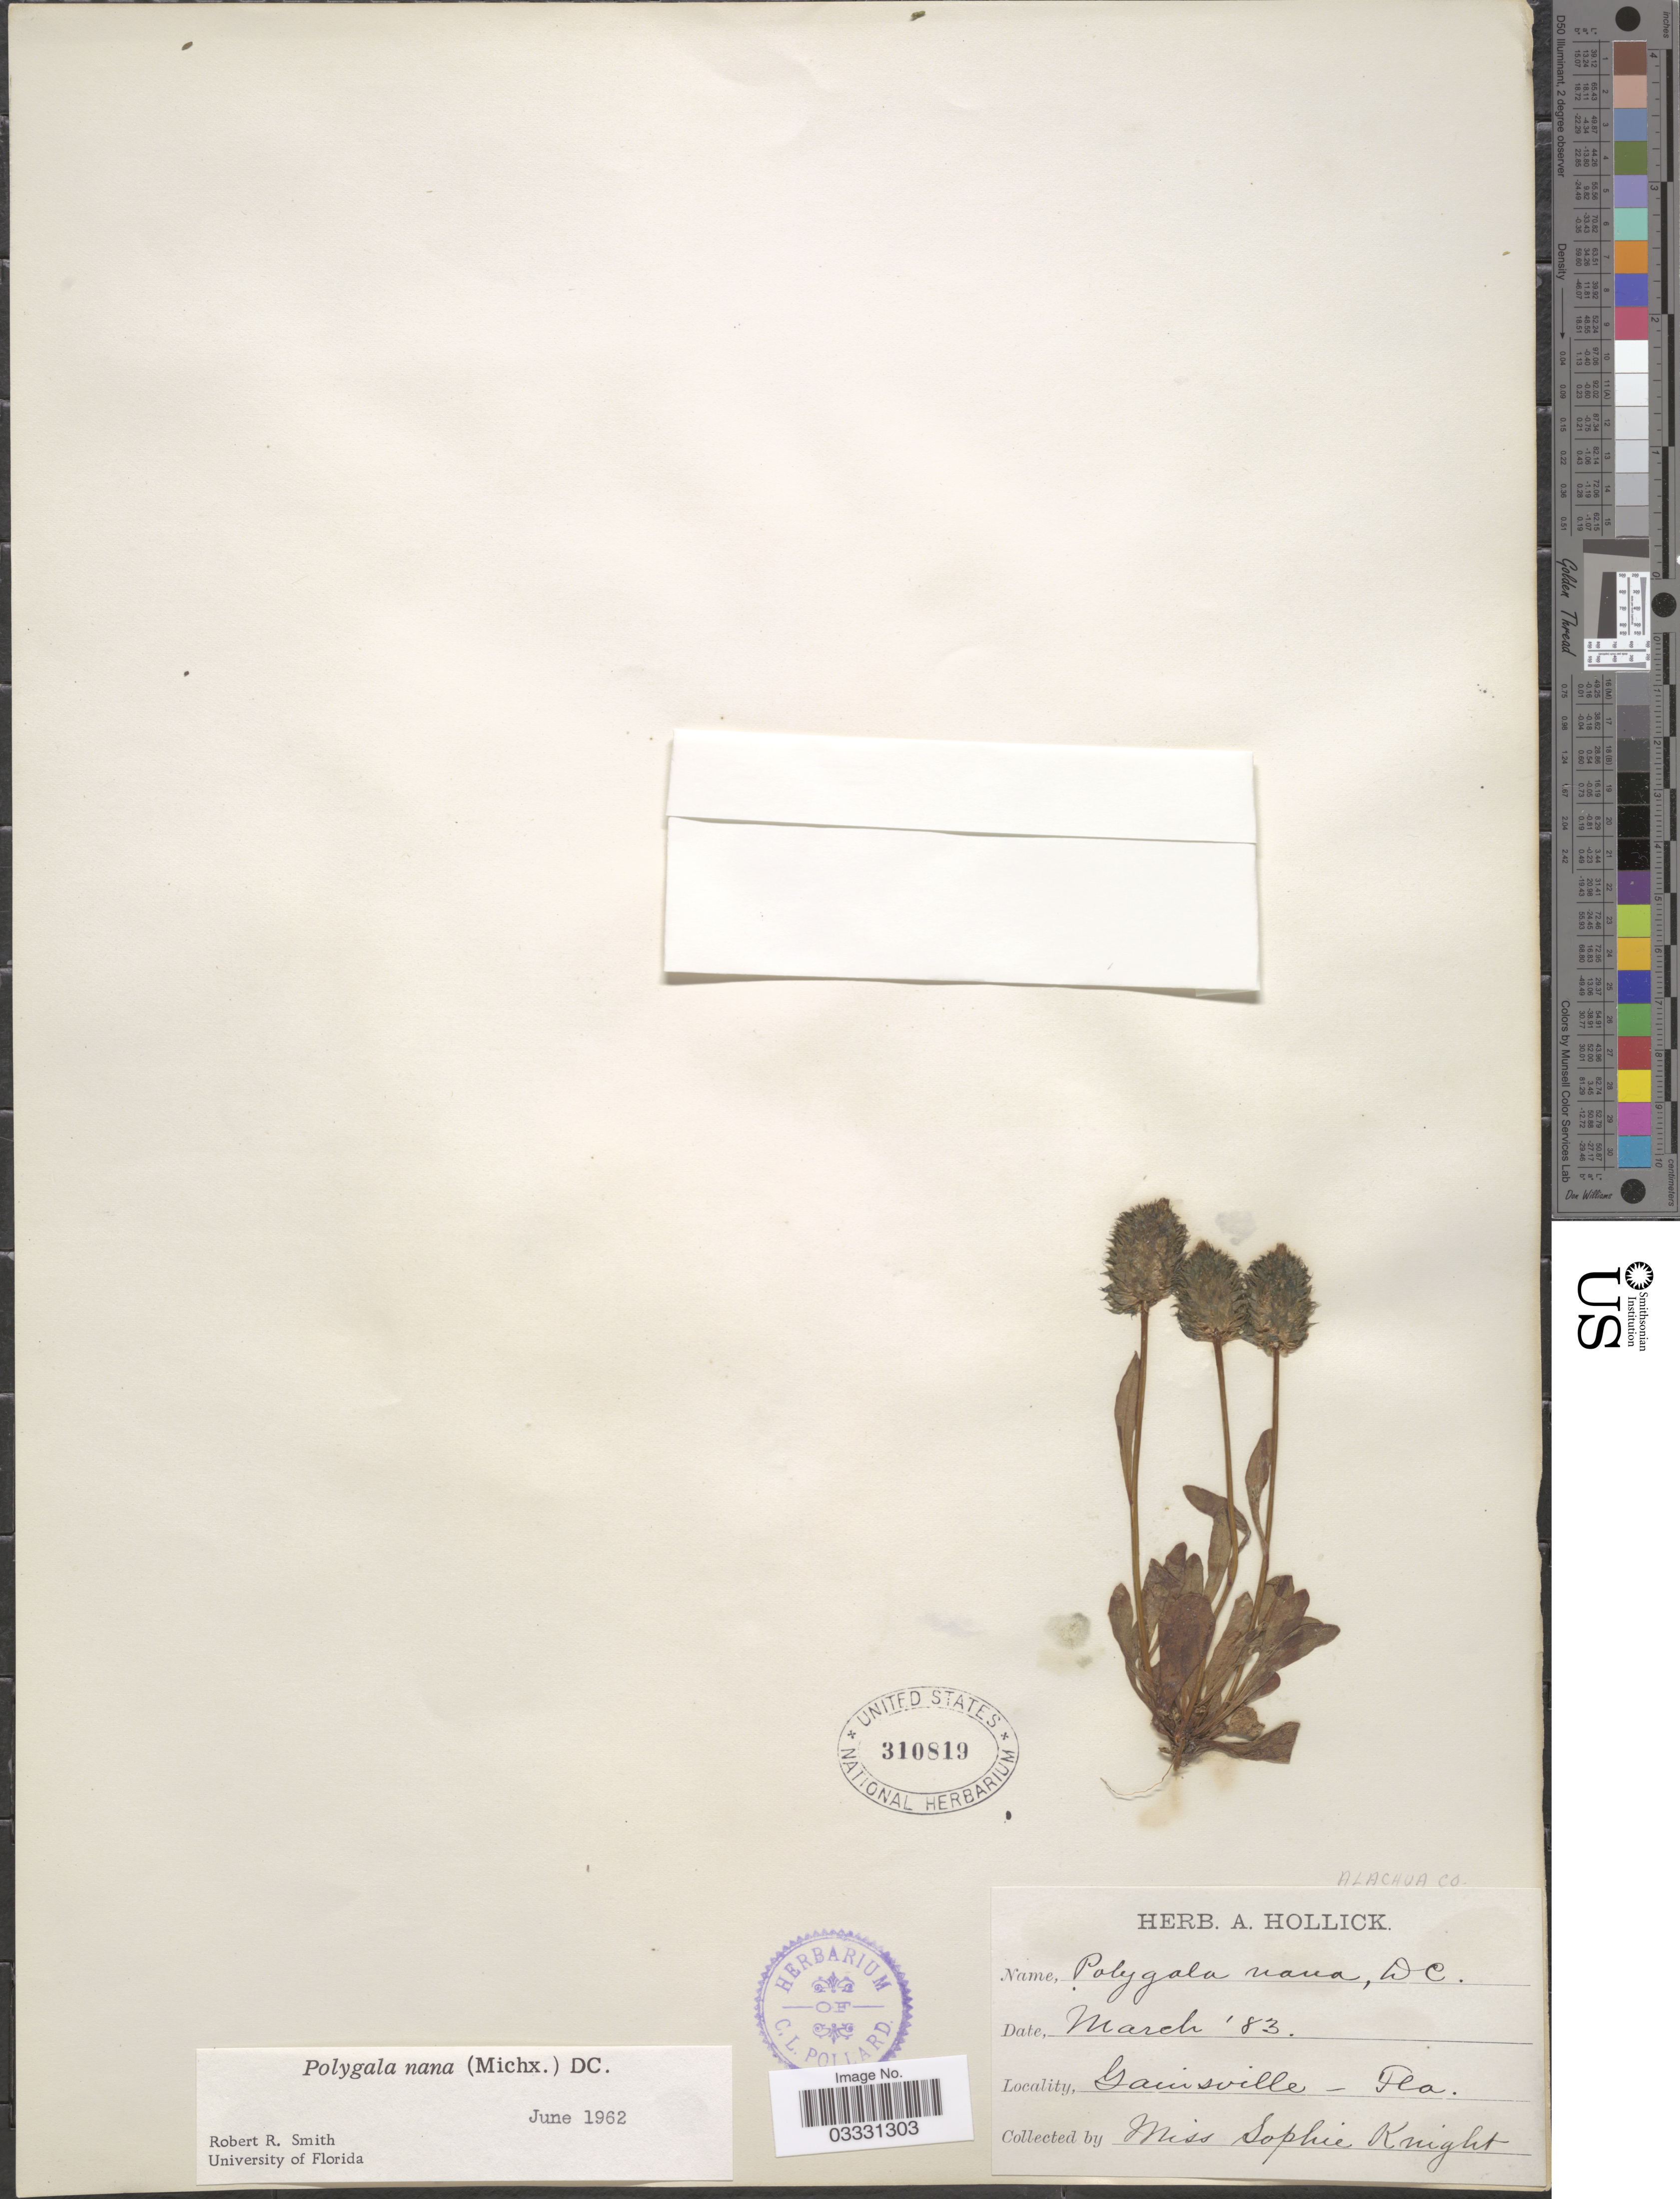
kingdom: Plantae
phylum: Tracheophyta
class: Magnoliopsida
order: Fabales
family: Polygalaceae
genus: Polygala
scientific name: Polygala nana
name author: (Michx.) DC.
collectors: S. Knight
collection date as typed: Transcribed d/m/y: /3/83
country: United States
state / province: Florida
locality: Alachua Co. Gainsville.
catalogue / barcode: US 310819